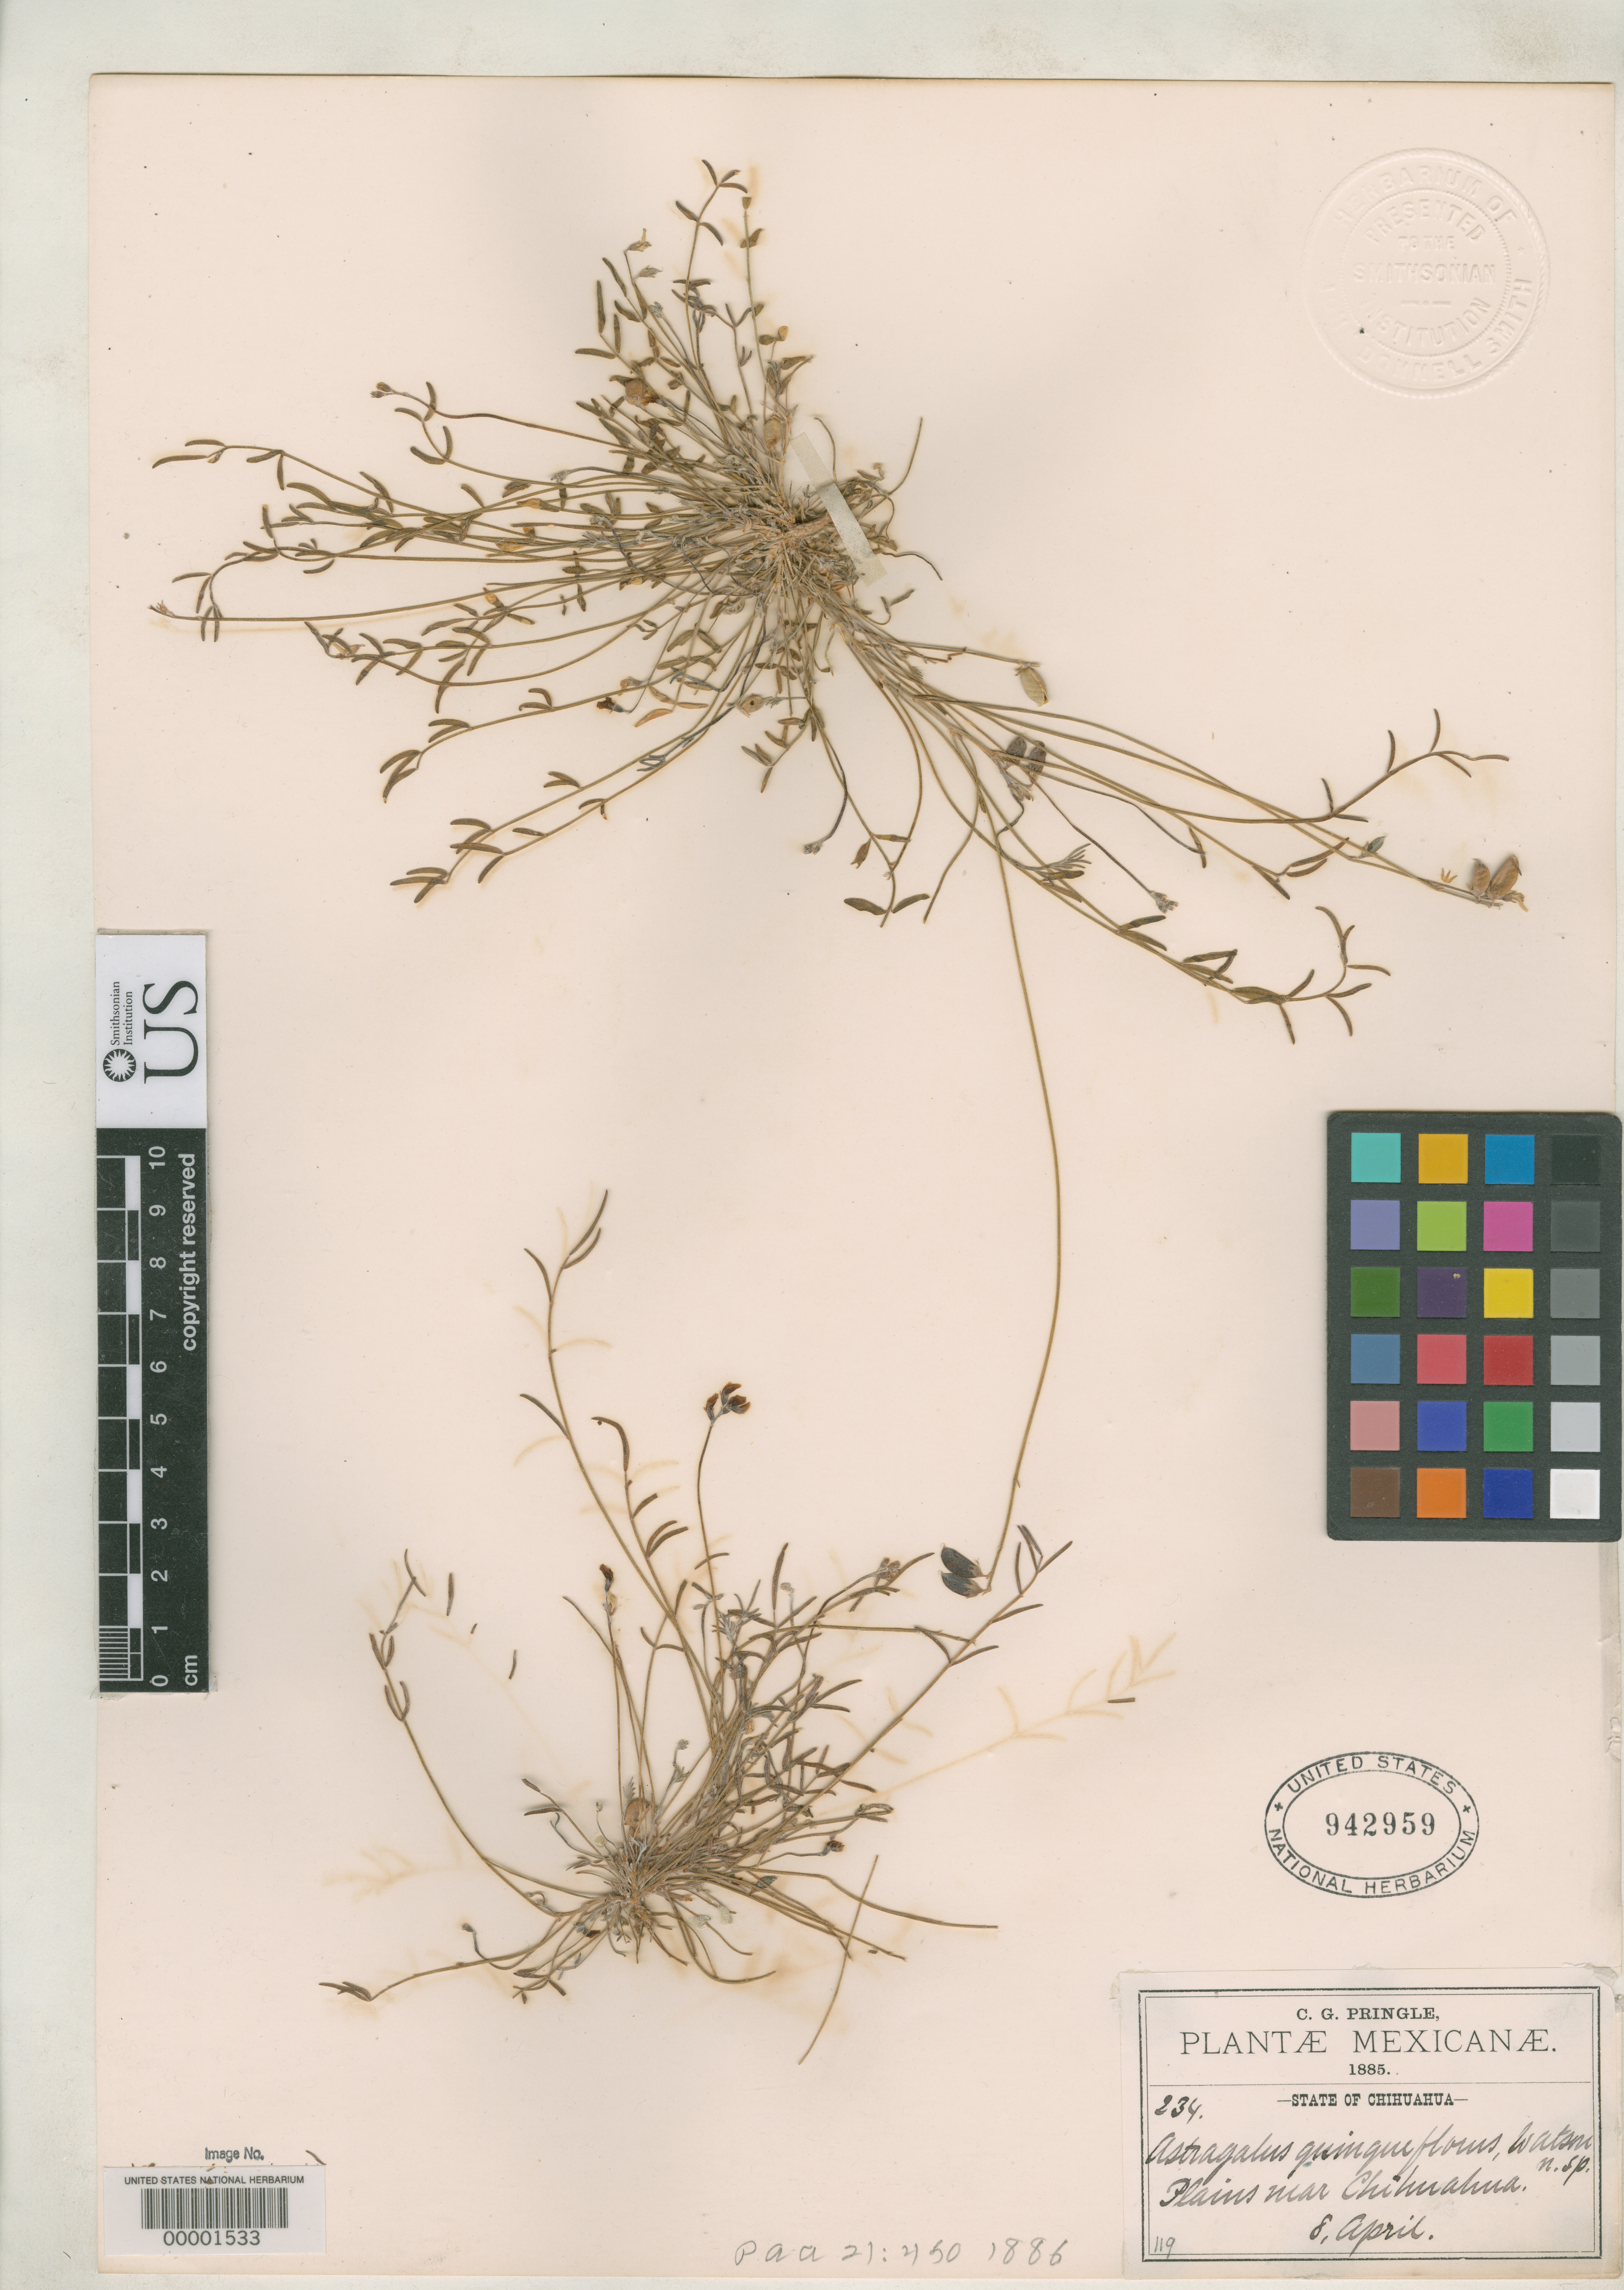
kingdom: Plantae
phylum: Tracheophyta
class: Magnoliopsida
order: Fabales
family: Fabaceae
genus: Astragalus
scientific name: Astragalus quinqueflorus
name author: S. Watson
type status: Type Collection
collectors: C. G. Pringle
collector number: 234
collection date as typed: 08 Apr 1885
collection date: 1885-04-08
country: Mexico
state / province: Chihuahua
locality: Plains near Chihuahua.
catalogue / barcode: US 942959